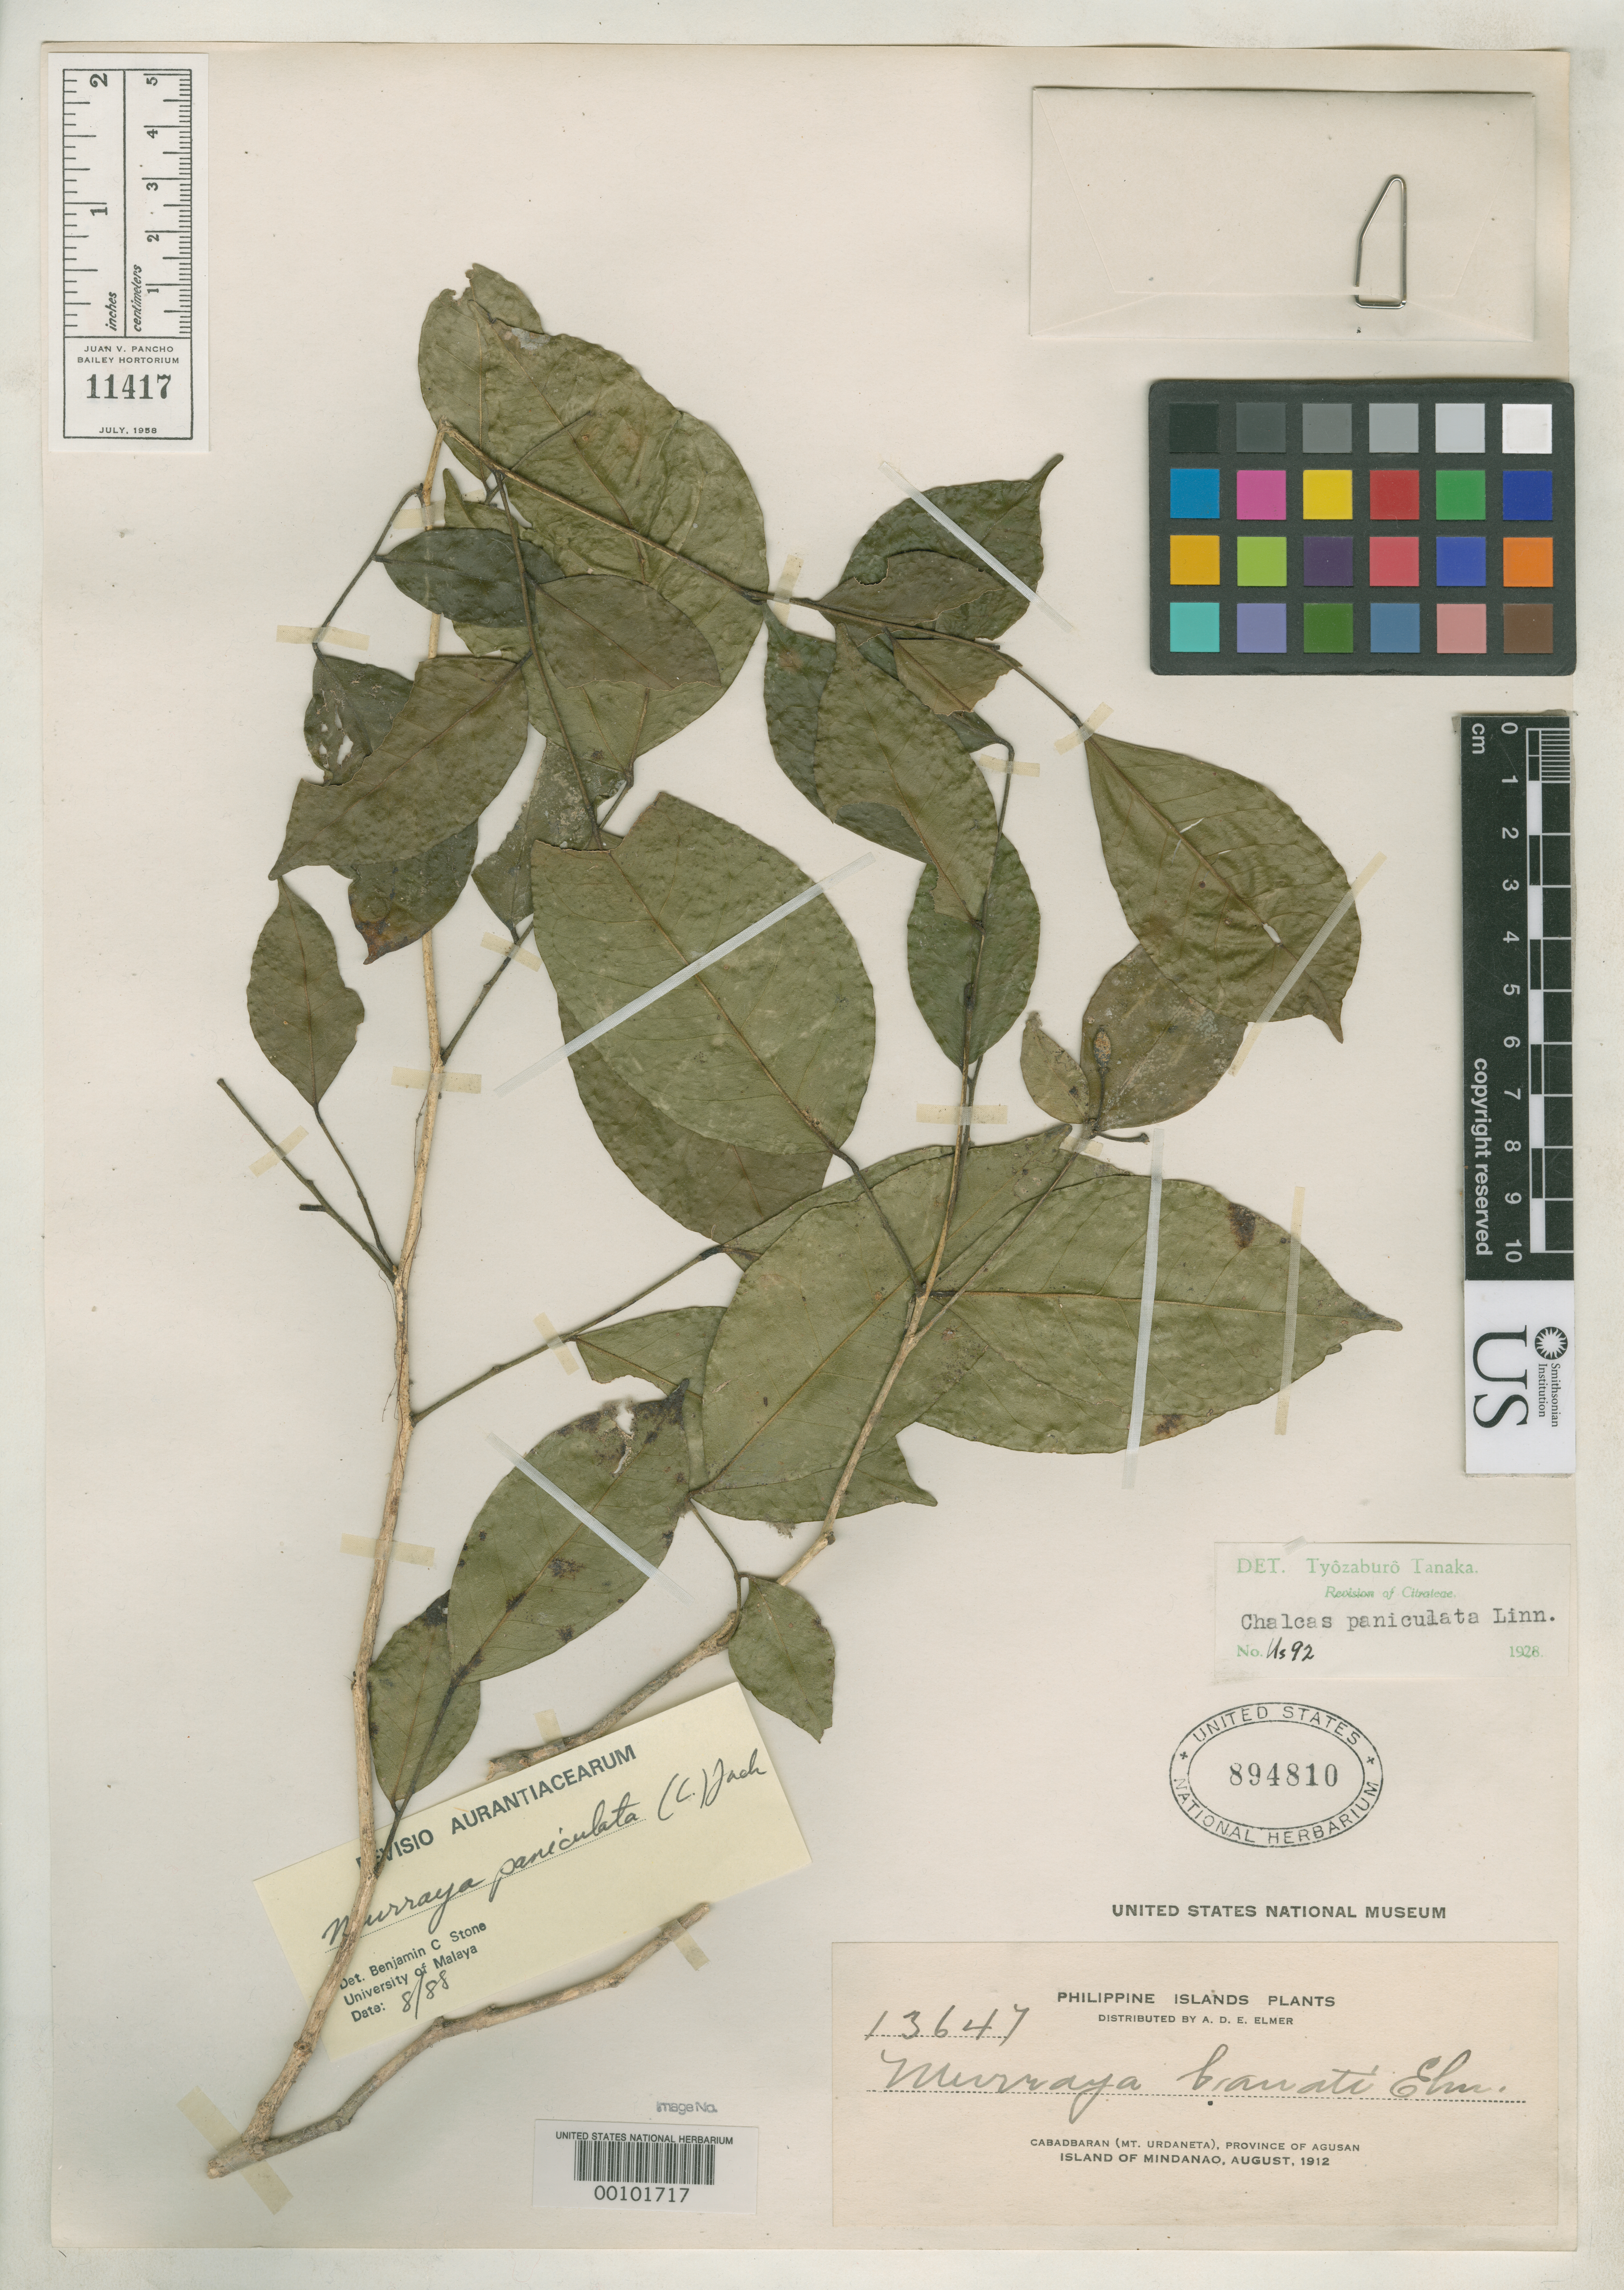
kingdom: Plantae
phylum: Tracheophyta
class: Magnoliopsida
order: Sapindales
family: Rutaceae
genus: Murraya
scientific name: Murraya banati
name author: Elmer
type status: Isotype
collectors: A. D. E. Elmer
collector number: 13647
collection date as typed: Aug 1912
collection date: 1912-08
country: Philippines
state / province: Caraga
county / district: Agusan del Norte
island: Mindanao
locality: Cabadbaran (Mt. Urdaneta), Province of Agusan, Island of Mindanao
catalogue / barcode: US 894810